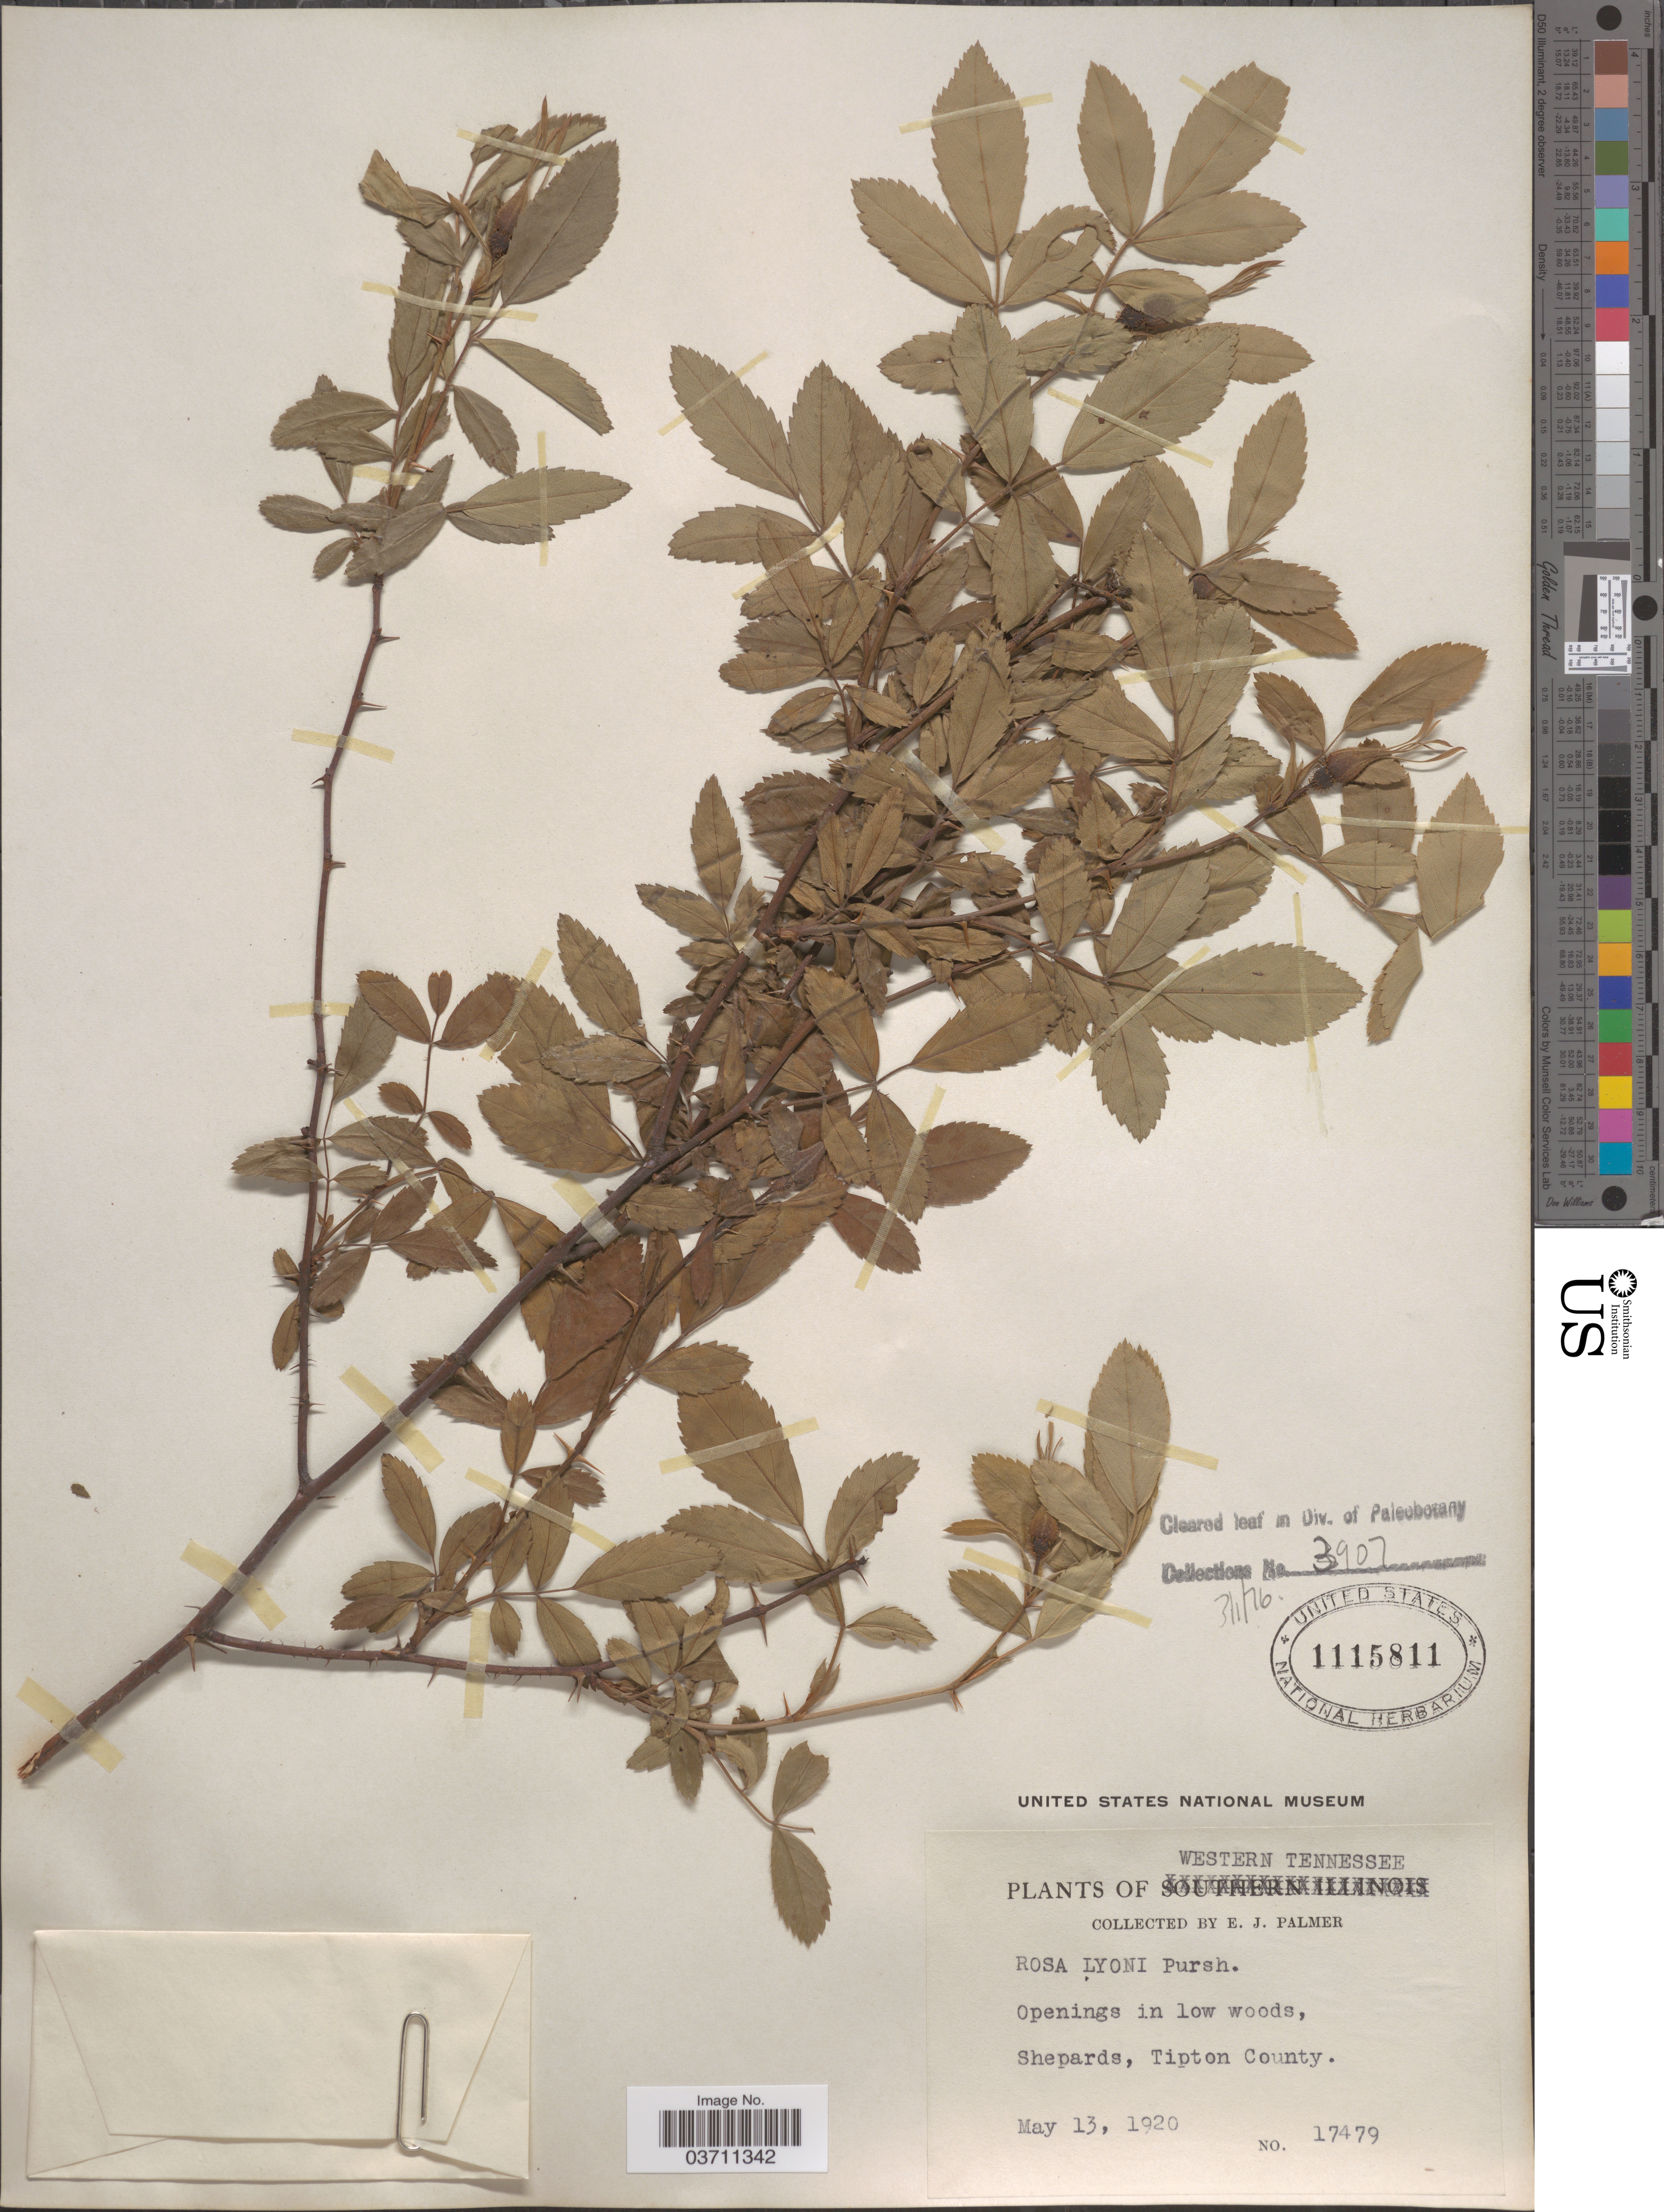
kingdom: Plantae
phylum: Tracheophyta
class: Magnoliopsida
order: Rosales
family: Rosaceae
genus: Rosa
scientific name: Rosa lyoni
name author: Pursh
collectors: E. J. Palmer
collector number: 17479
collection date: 1920-05-13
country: United States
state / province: Tennessee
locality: Western Tennessee. Shepards, Tipton County.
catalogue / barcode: US 1115811